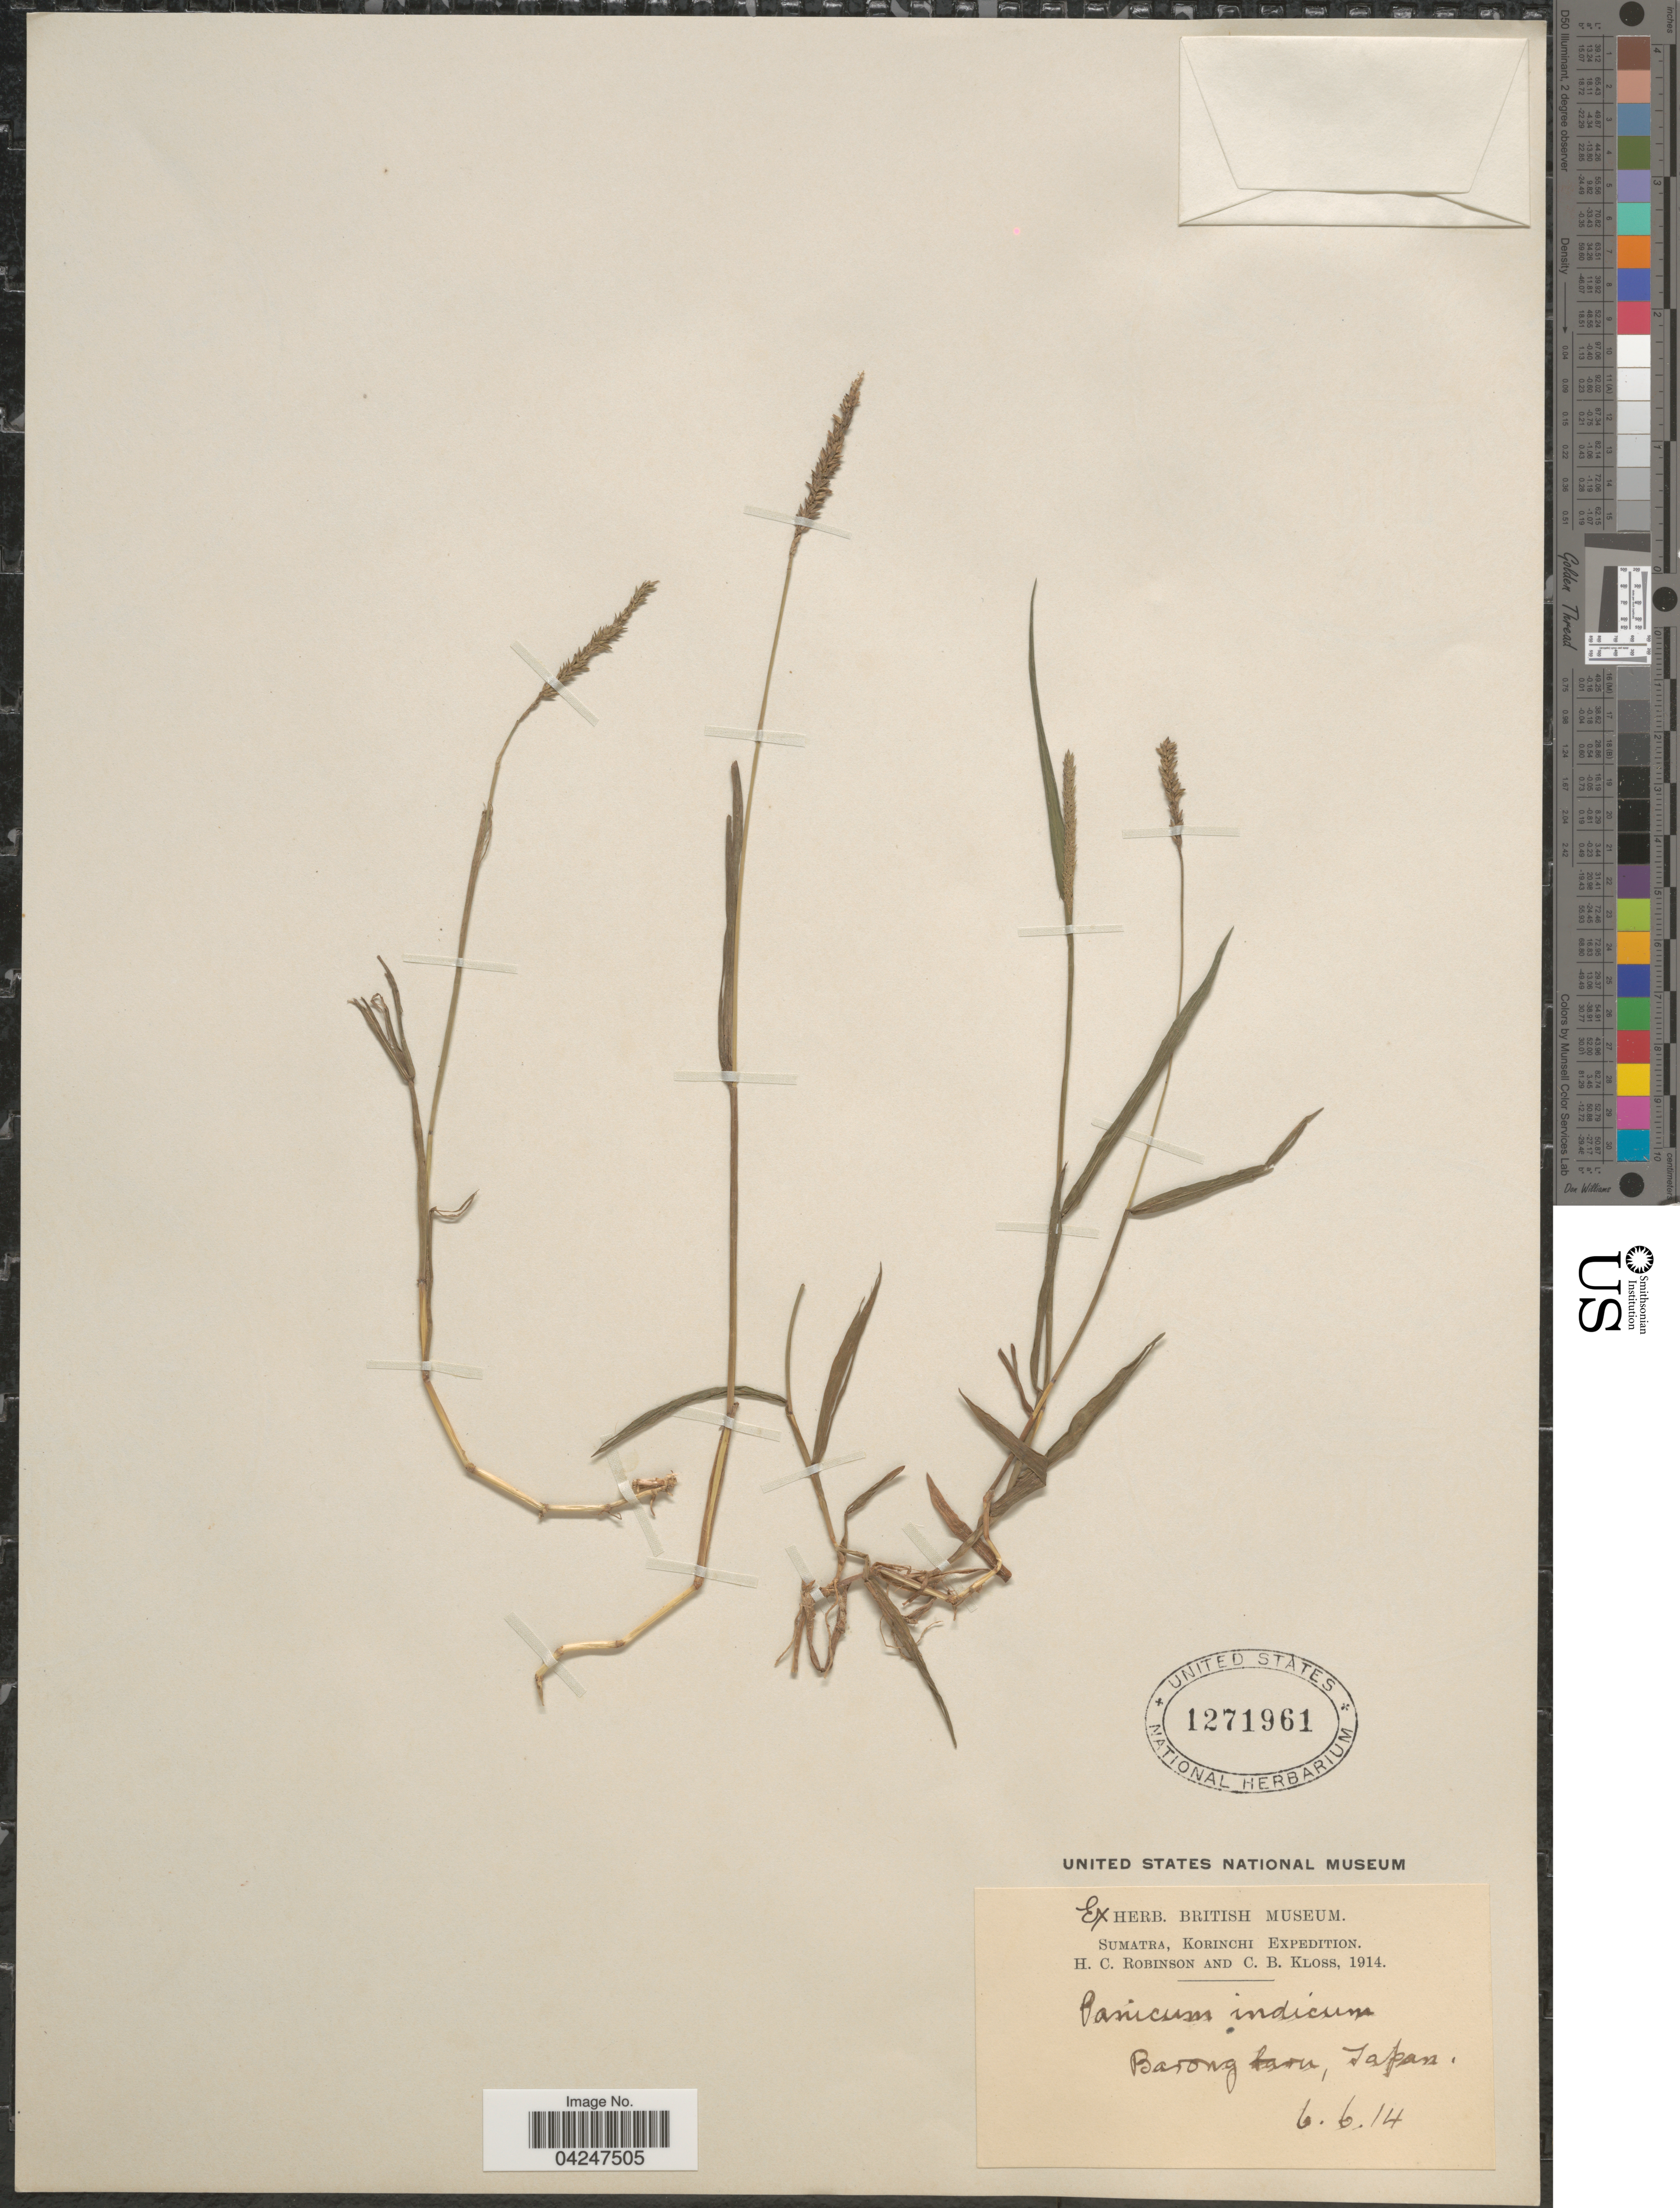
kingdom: Plantae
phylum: Tracheophyta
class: Liliopsida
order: Poales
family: Poaceae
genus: Sacciolepis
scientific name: Sacciolepis indica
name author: (L.) Chase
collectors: H. C. Robinson & C. Kloss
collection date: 1914-06-06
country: Indonesia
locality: Sumatra, Korinchi Expedition. Barong lava. [interpreted] Tapan.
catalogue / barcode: US 1271961